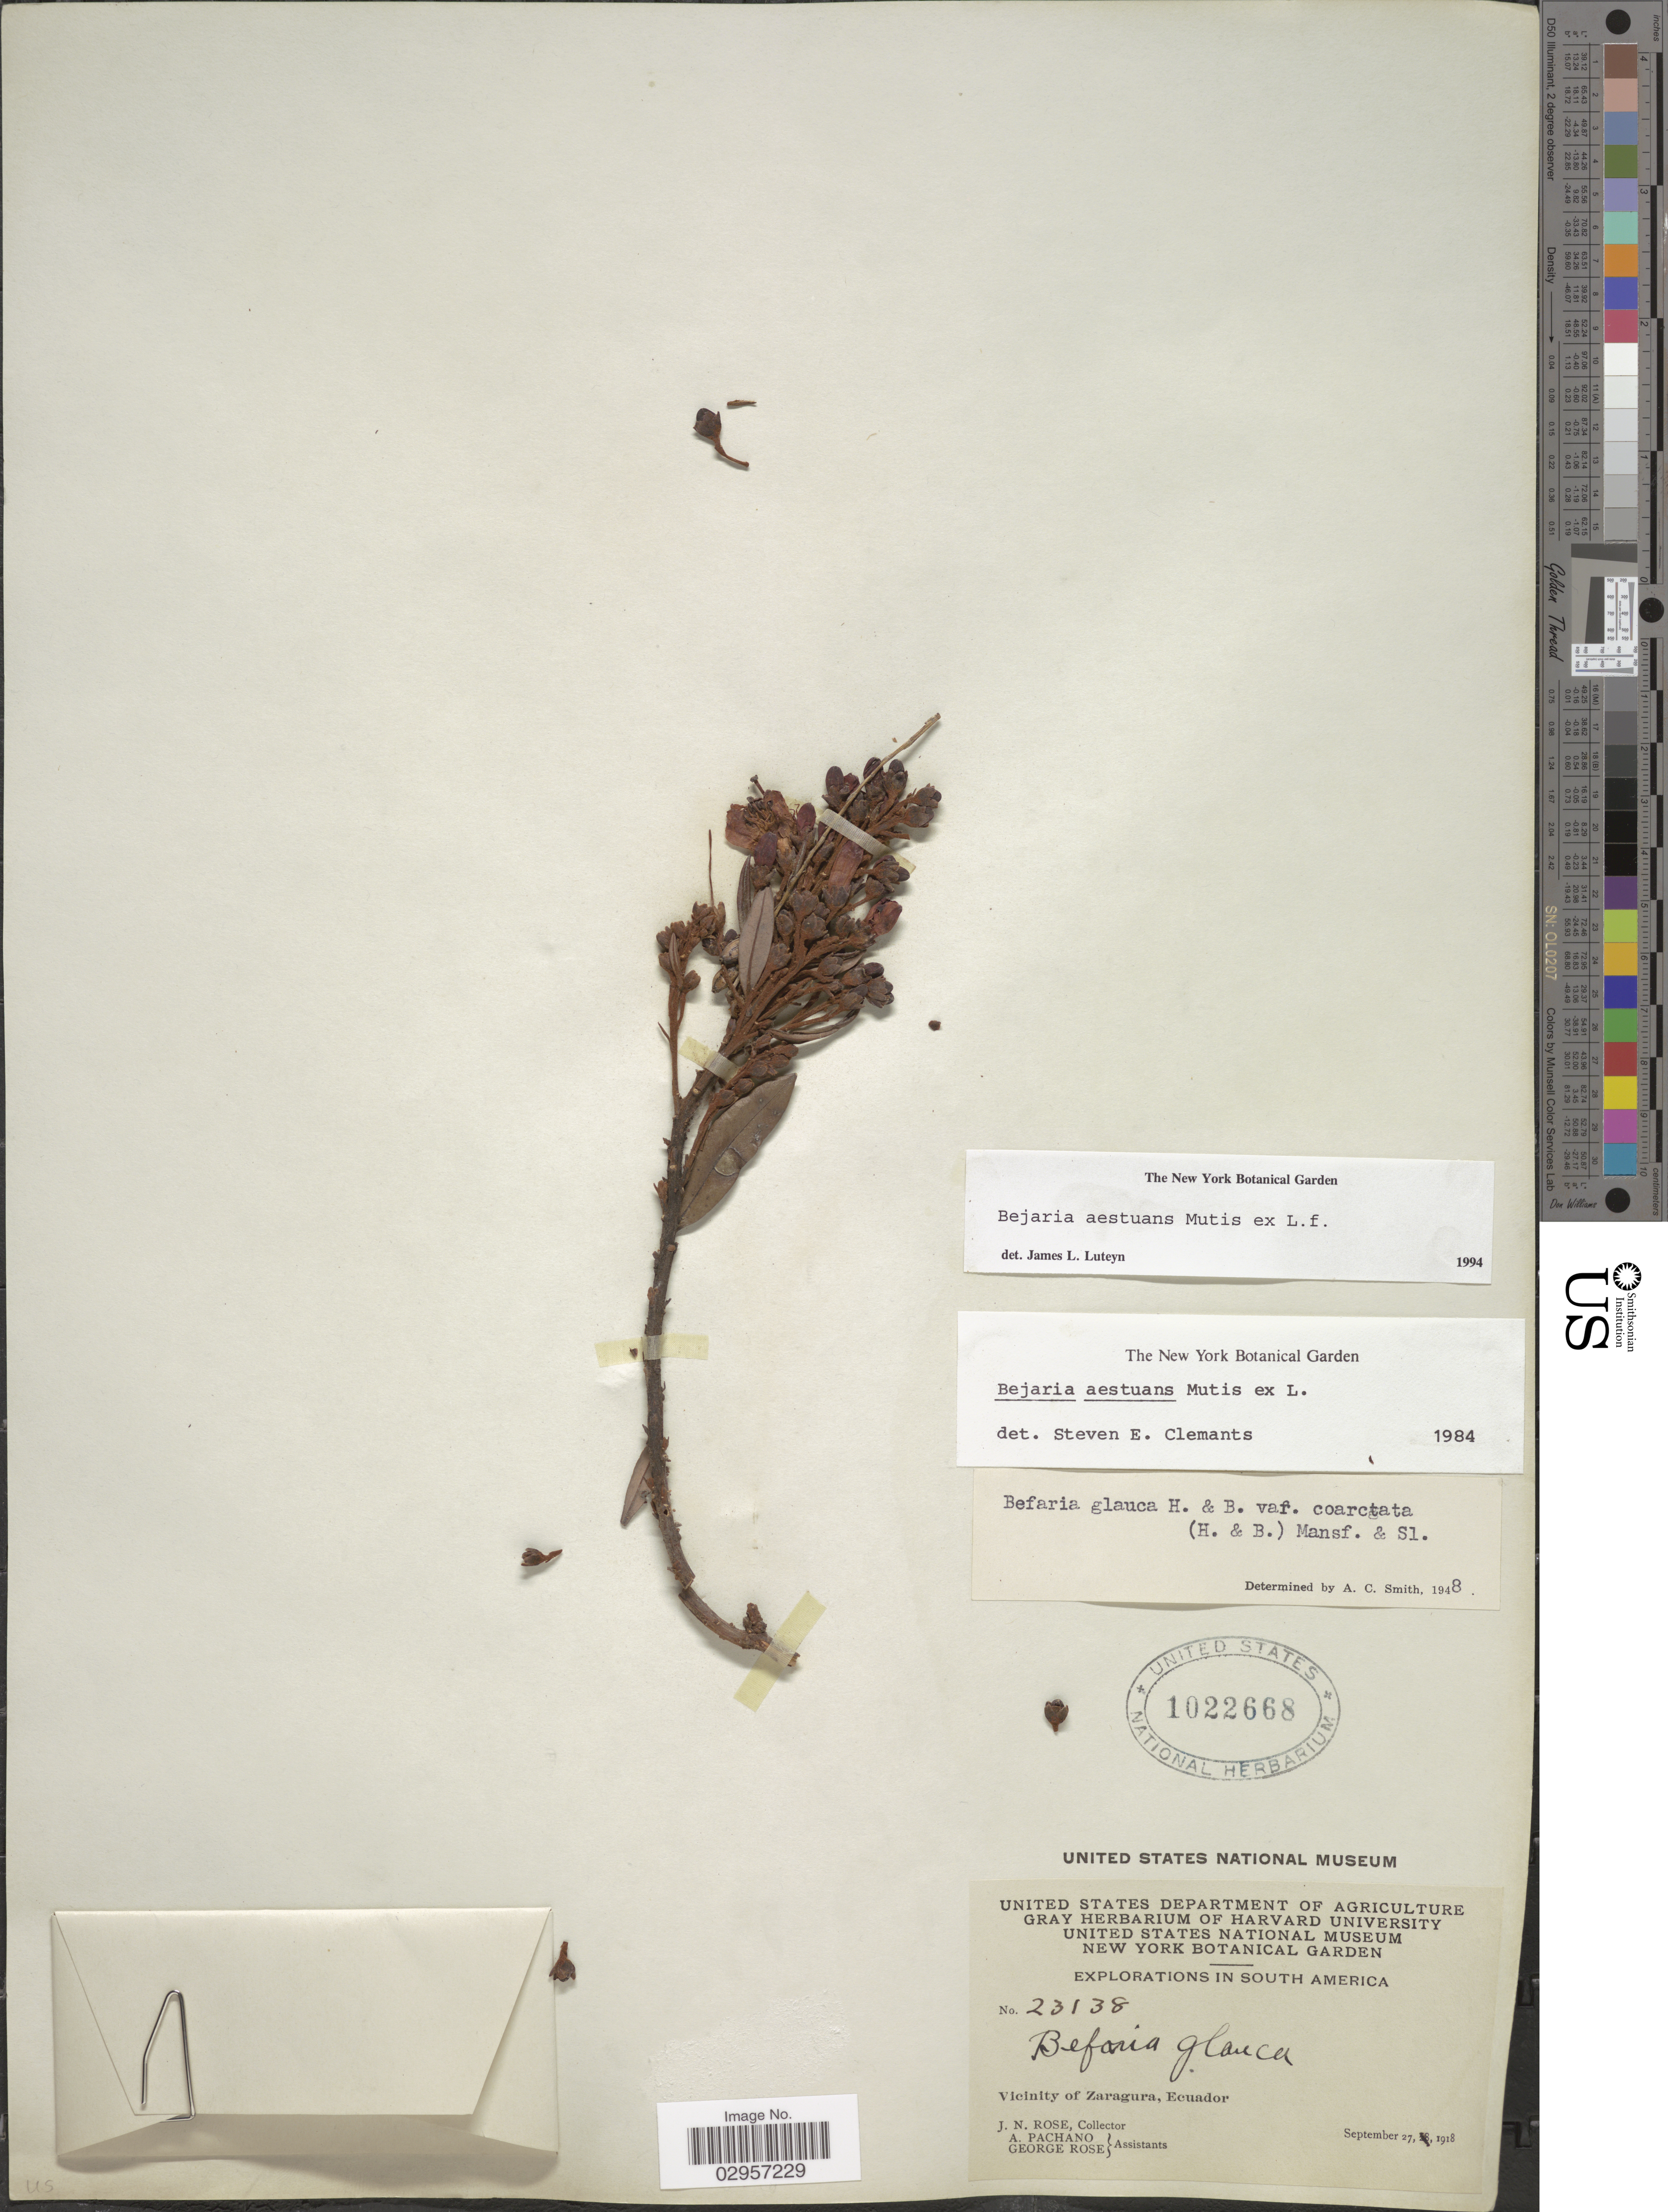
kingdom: Plantae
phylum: Tracheophyta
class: Magnoliopsida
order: Ericales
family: Ericaceae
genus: Befaria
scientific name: Befaria aestuans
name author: Mutis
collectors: J. N. Rose, A. Pachano & G. Rose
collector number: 23138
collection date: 1918-09-27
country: Ecuador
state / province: Loja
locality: Vicinity of Zaragura.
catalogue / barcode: US 1022668